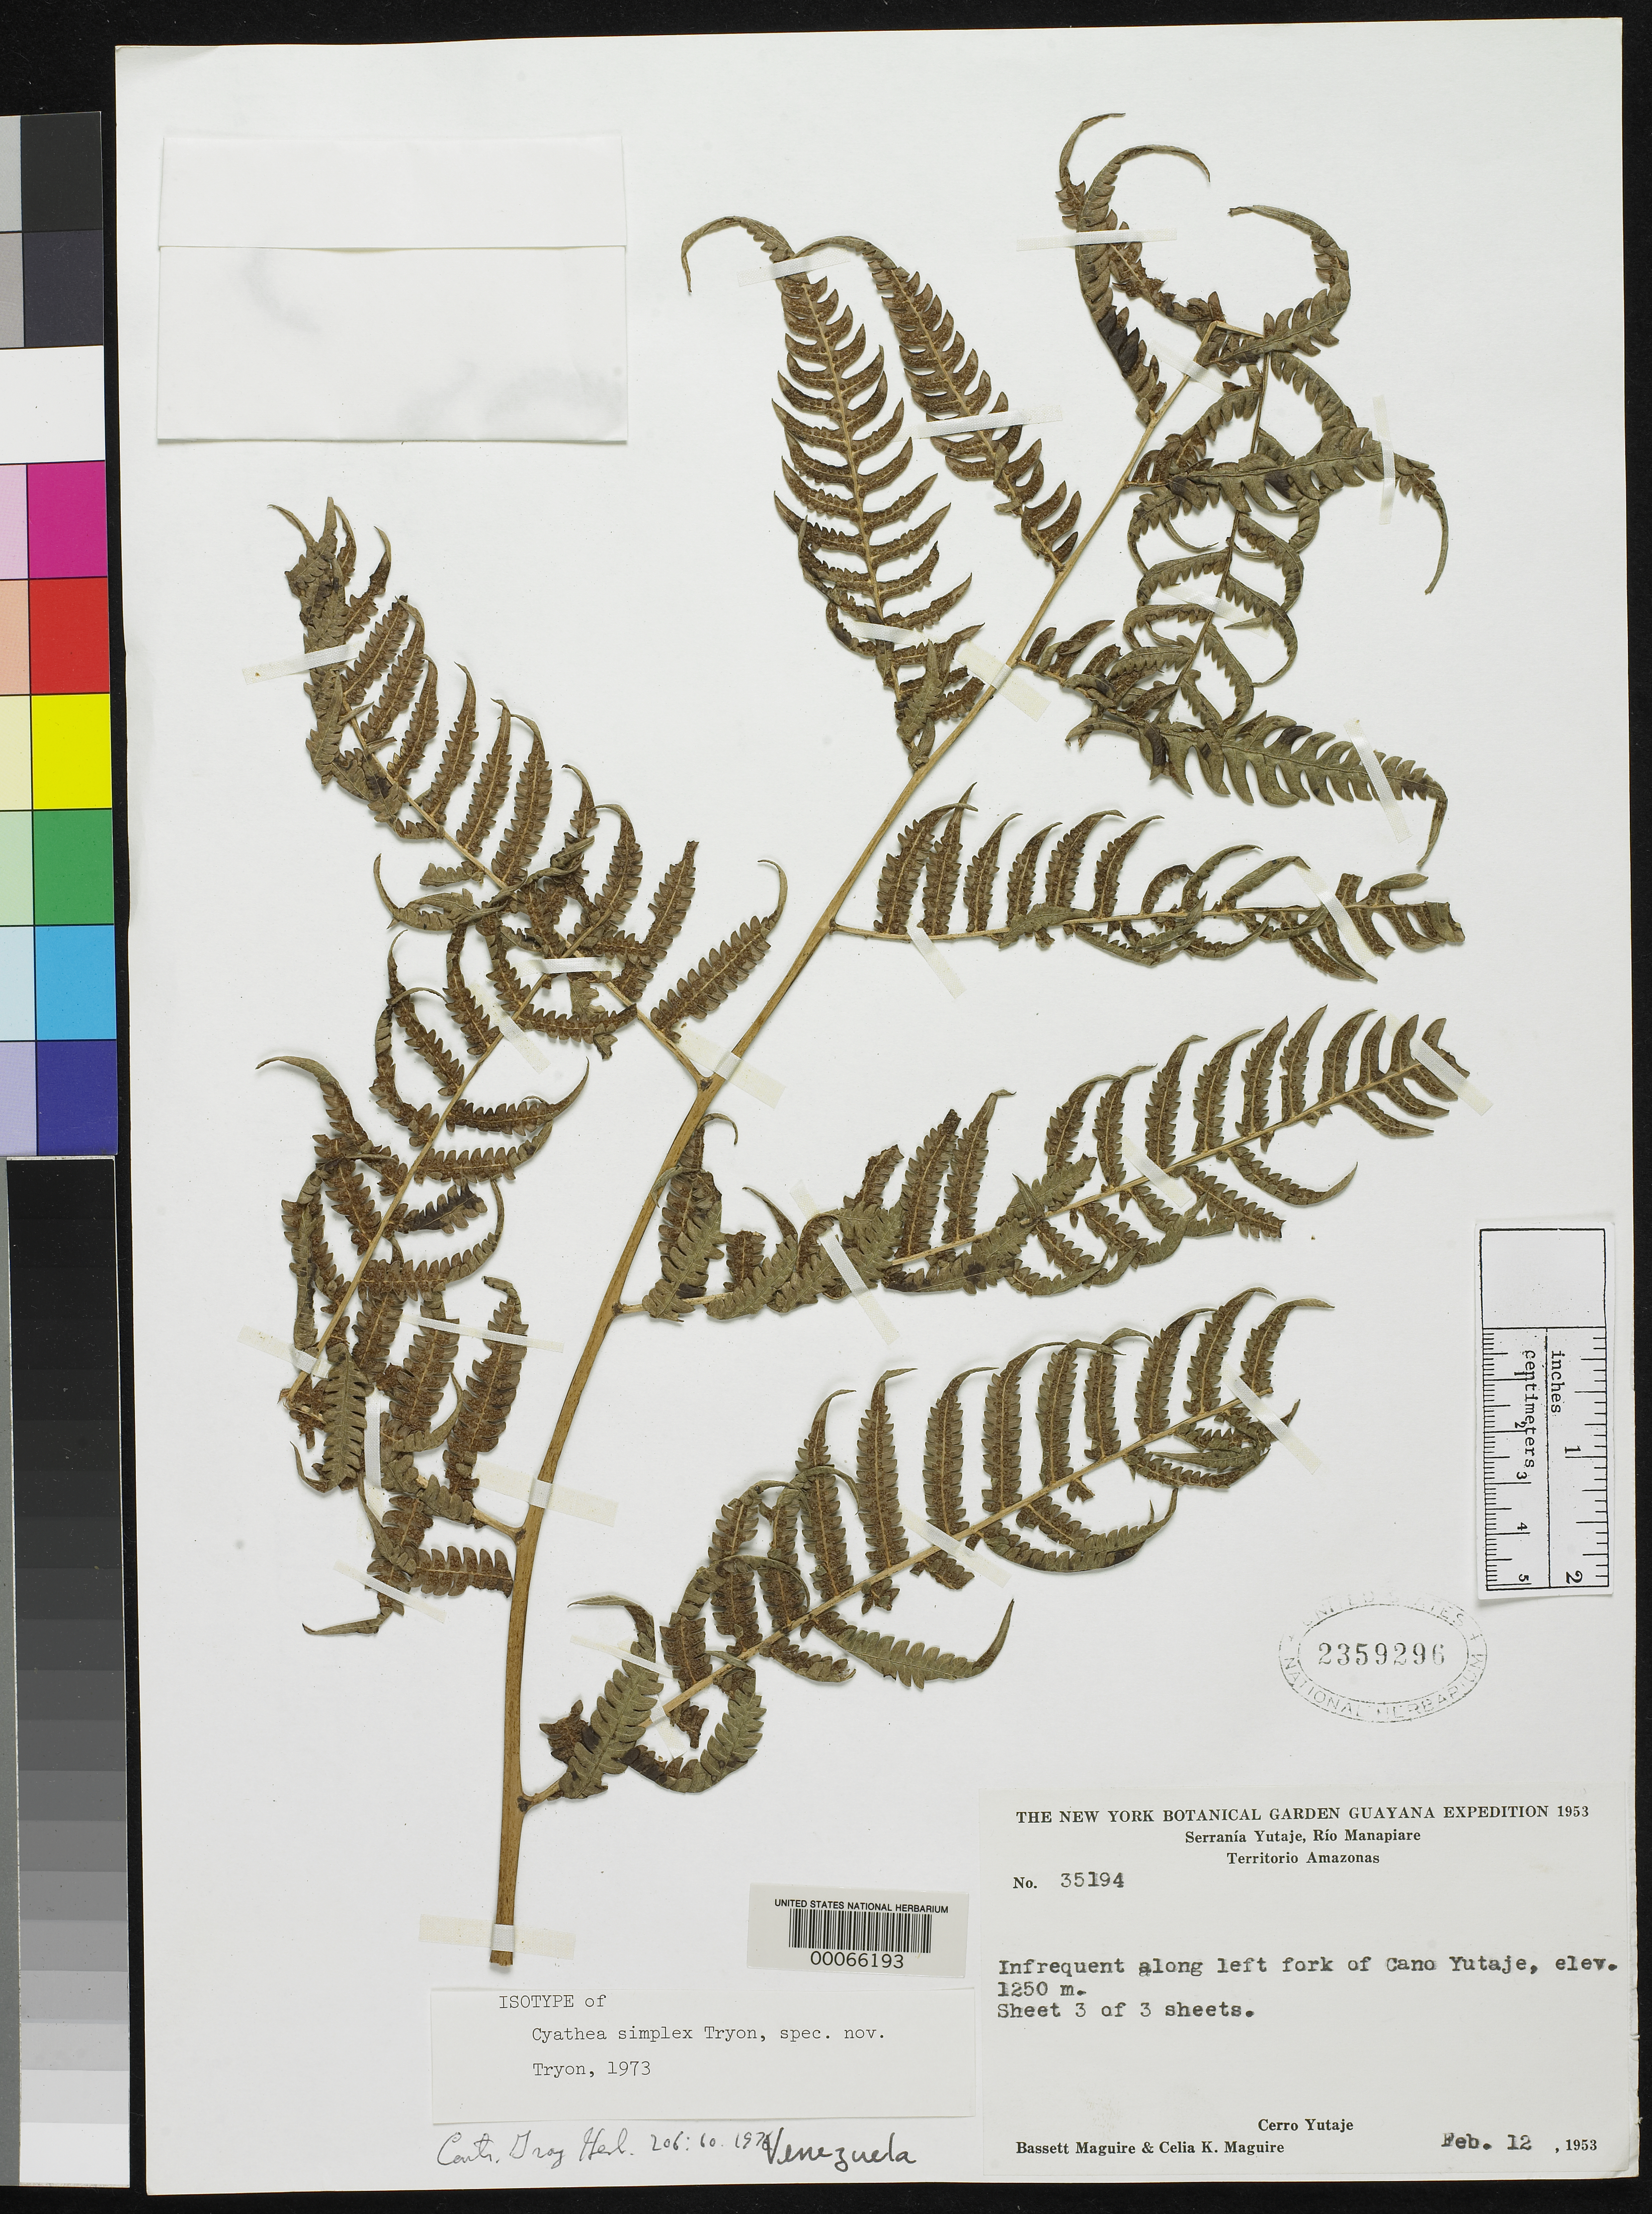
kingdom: Plantae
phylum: Tracheophyta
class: Polypodiopsida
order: Cyatheales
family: Cyatheaceae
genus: Cyathea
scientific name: Cyathea simplex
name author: R.M. Tryon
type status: Isotype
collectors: B. Maguire & C. K. Maguire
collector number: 35194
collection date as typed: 12 Feb 1953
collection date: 1953-02-12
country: Venezuela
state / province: Amazonas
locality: Serrania Yutaje, Rio Manapiare, along left fork of Cano Yutaje.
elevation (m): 1250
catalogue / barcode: US 2359296